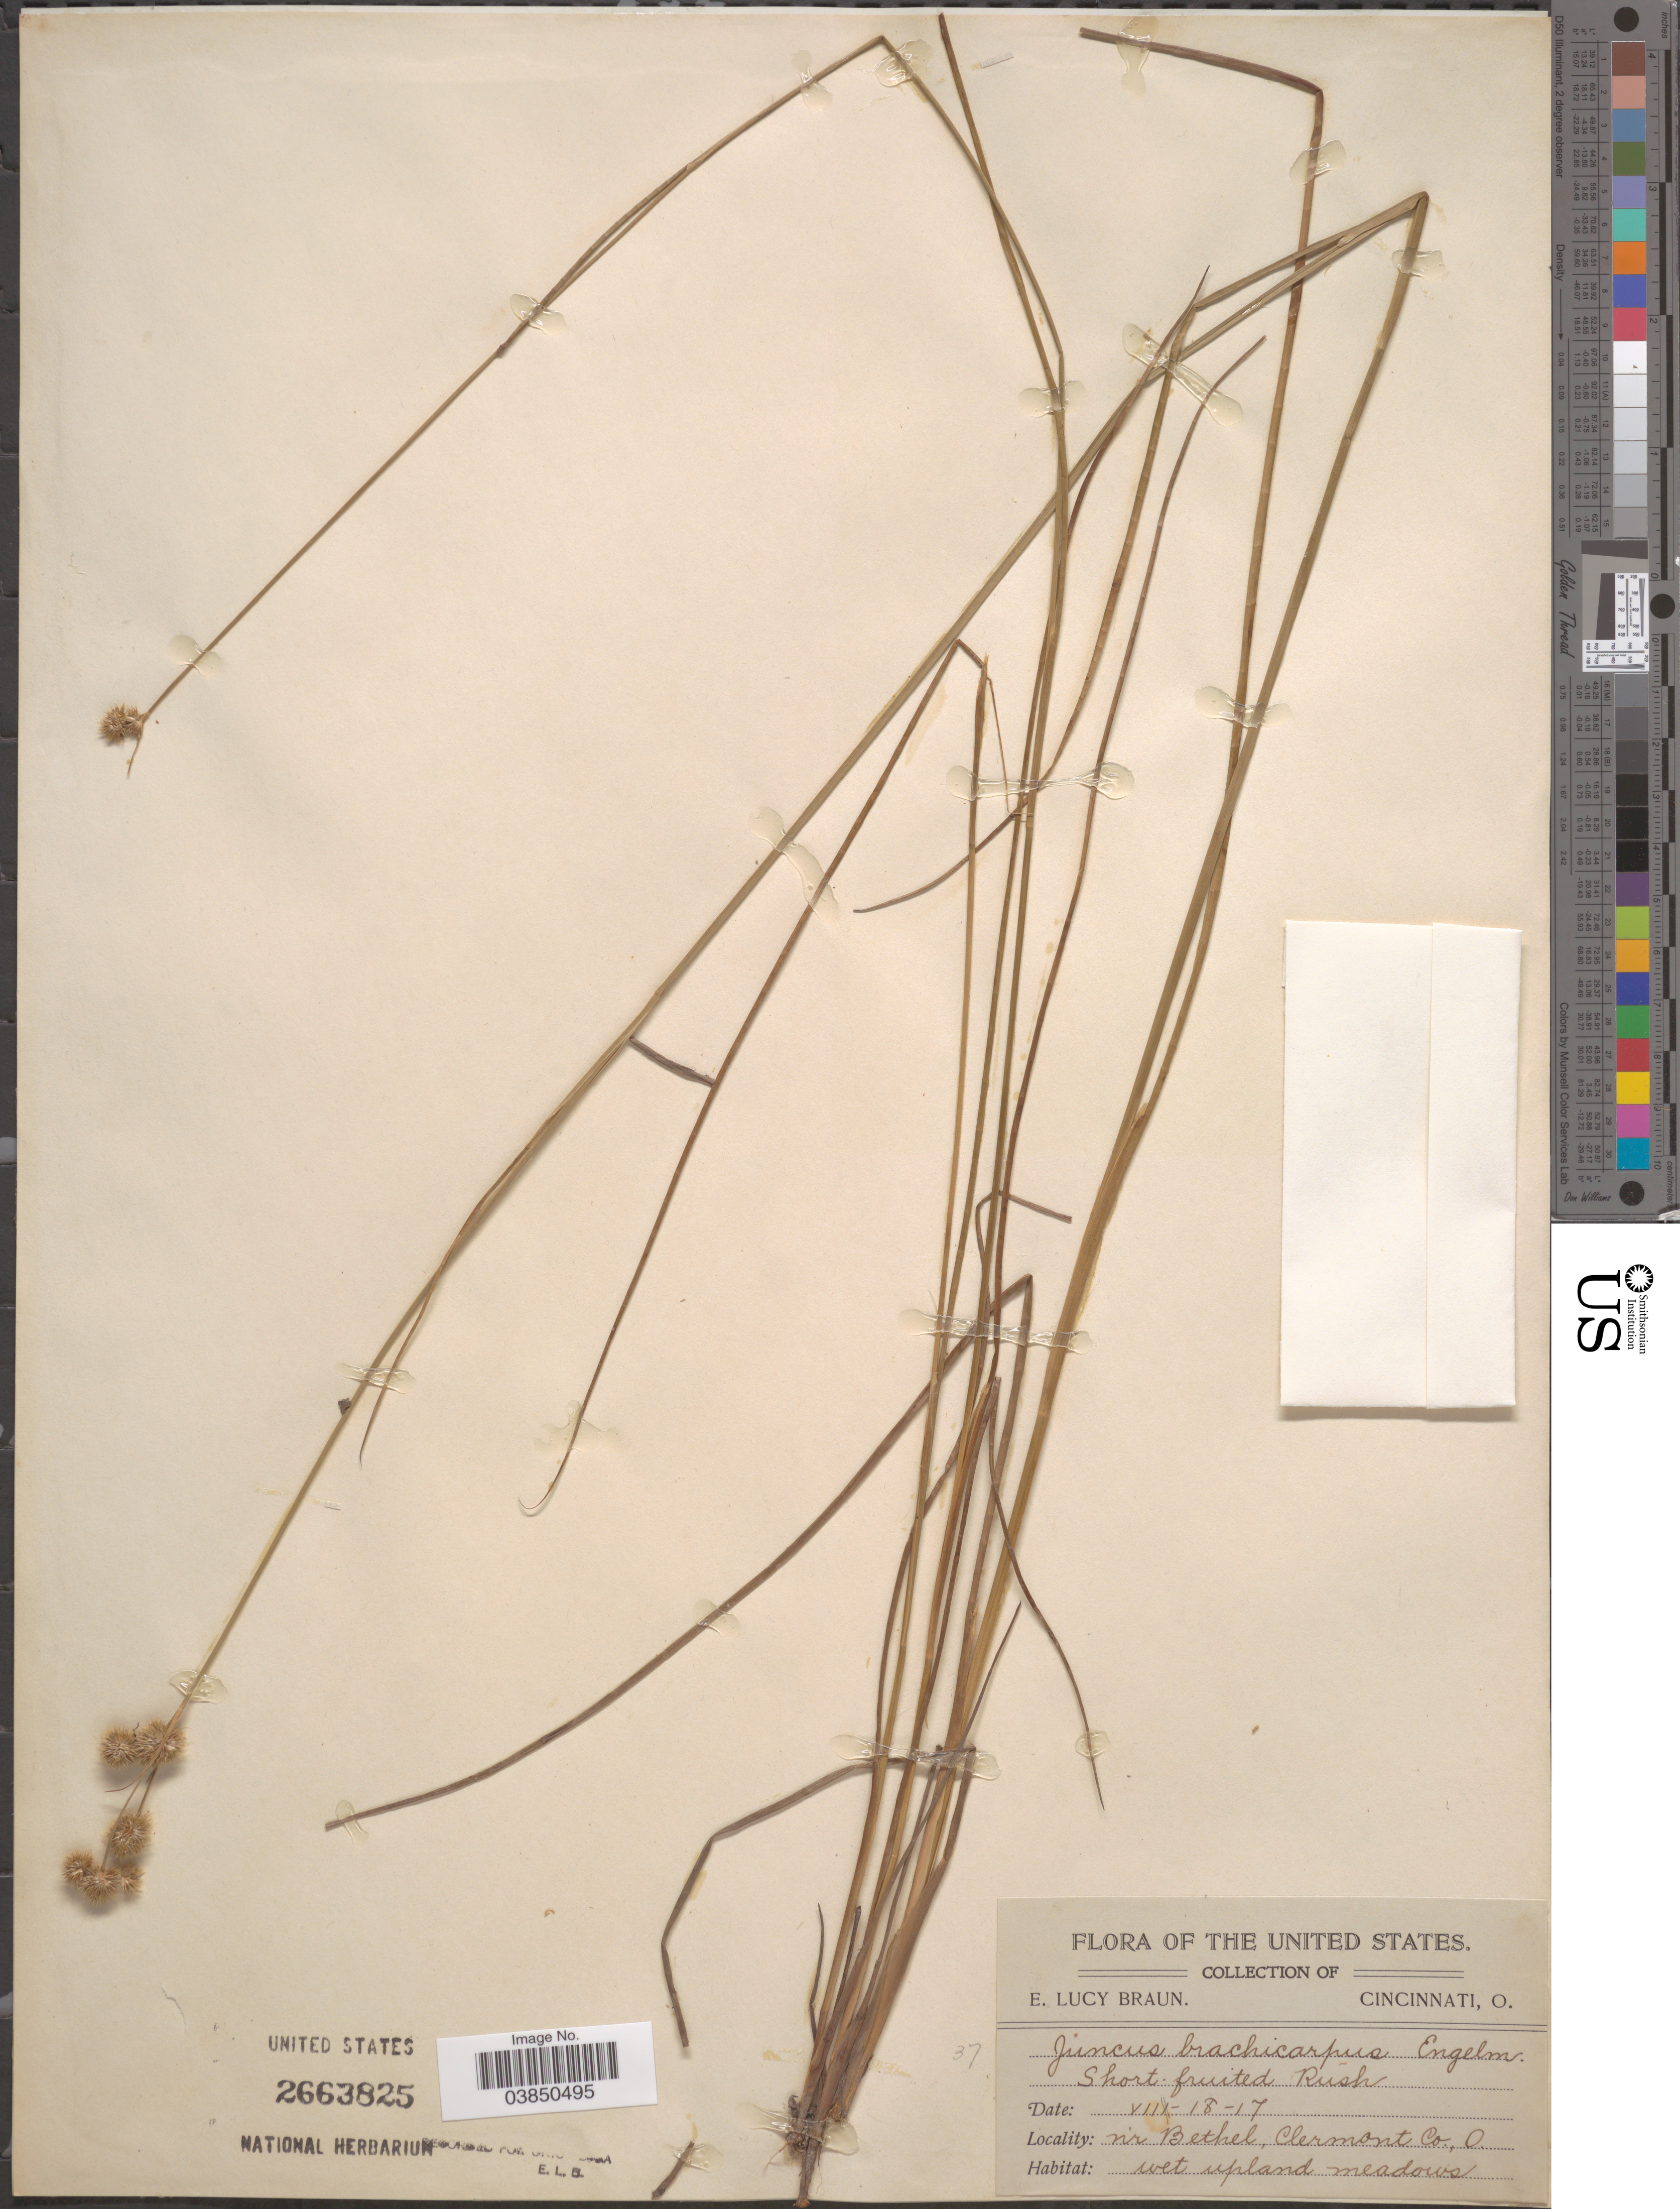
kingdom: Plantae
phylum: Tracheophyta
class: Liliopsida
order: Poales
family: Juncaceae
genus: Juncus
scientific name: Juncus brachycarpus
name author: Engelm.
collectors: E. L. Braun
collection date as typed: Transcribed d/m/y: 18/8/17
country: United States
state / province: Ohio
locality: Nr Bethel, Clermont Co.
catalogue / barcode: US 2663825